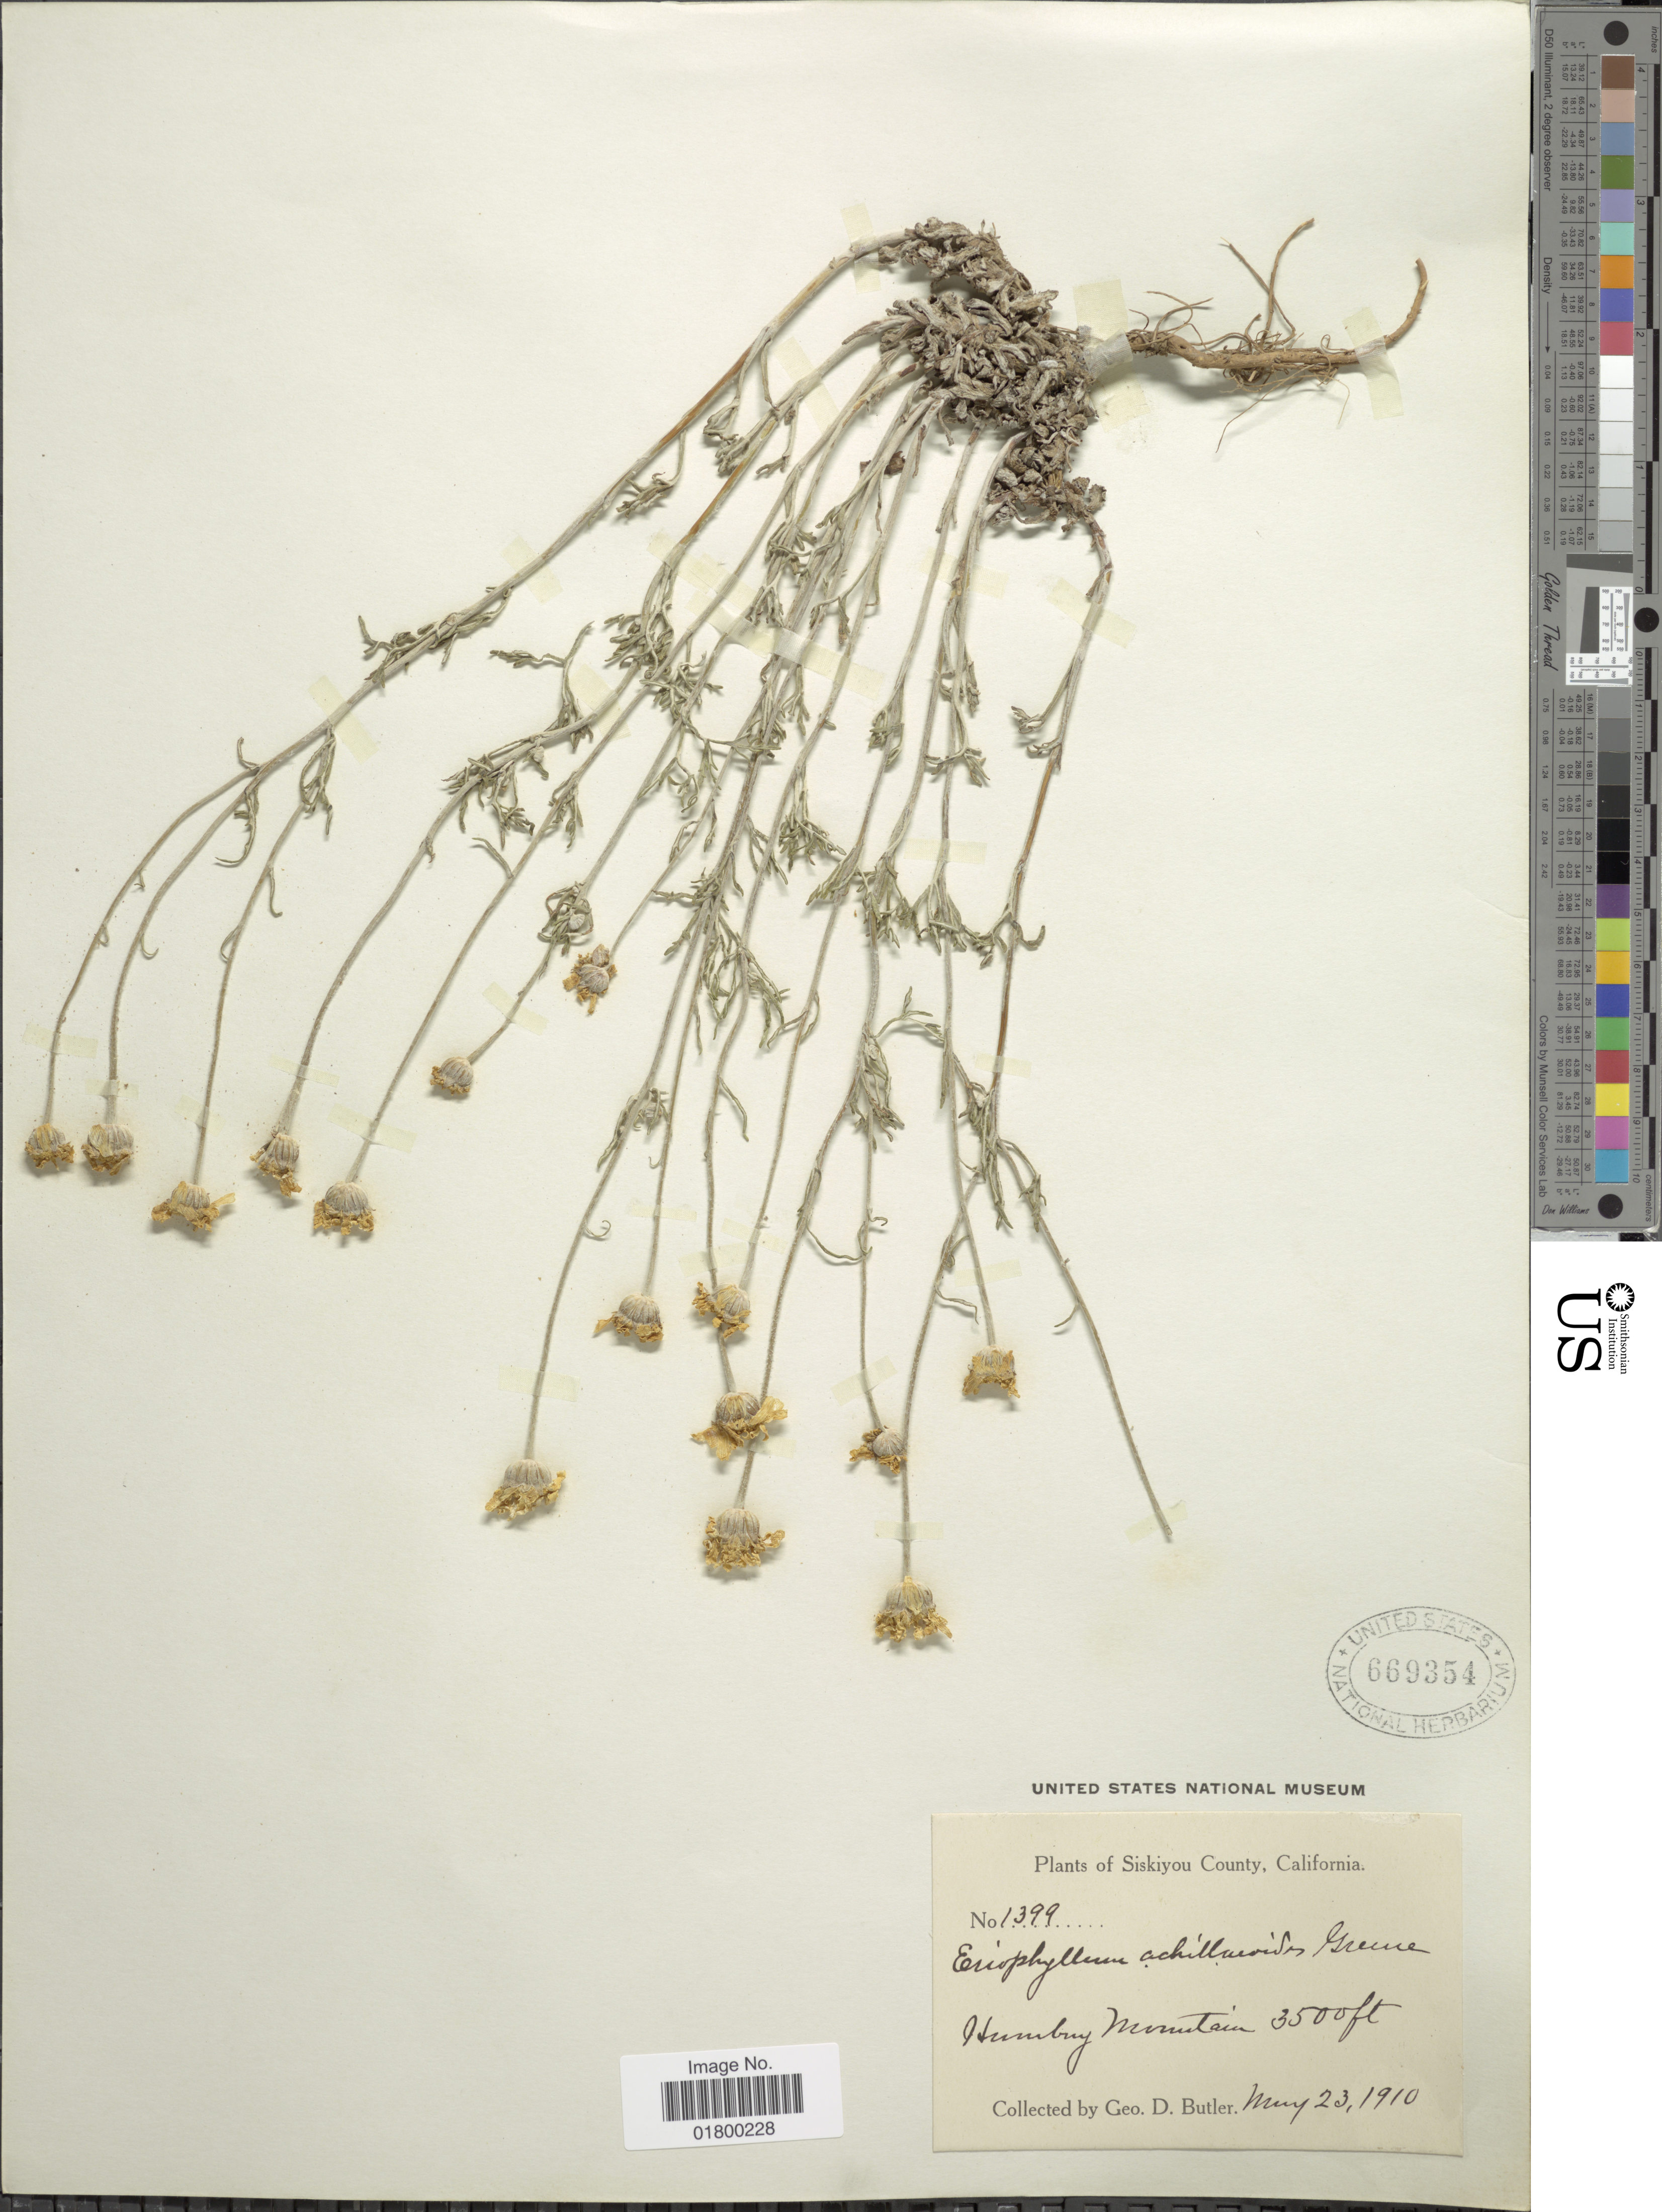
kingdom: Plantae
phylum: Tracheophyta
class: Magnoliopsida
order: Asterales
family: Asteraceae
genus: Eriophyllum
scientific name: Eriophyllum lanatum var. achillioides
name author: (DC.) Jeps.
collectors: G. D. Butler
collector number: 1399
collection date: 1910-05-23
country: United States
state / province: California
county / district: Siskiyou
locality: Siskiyou County, California, Humbuy Mountain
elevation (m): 1067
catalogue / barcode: US 669354